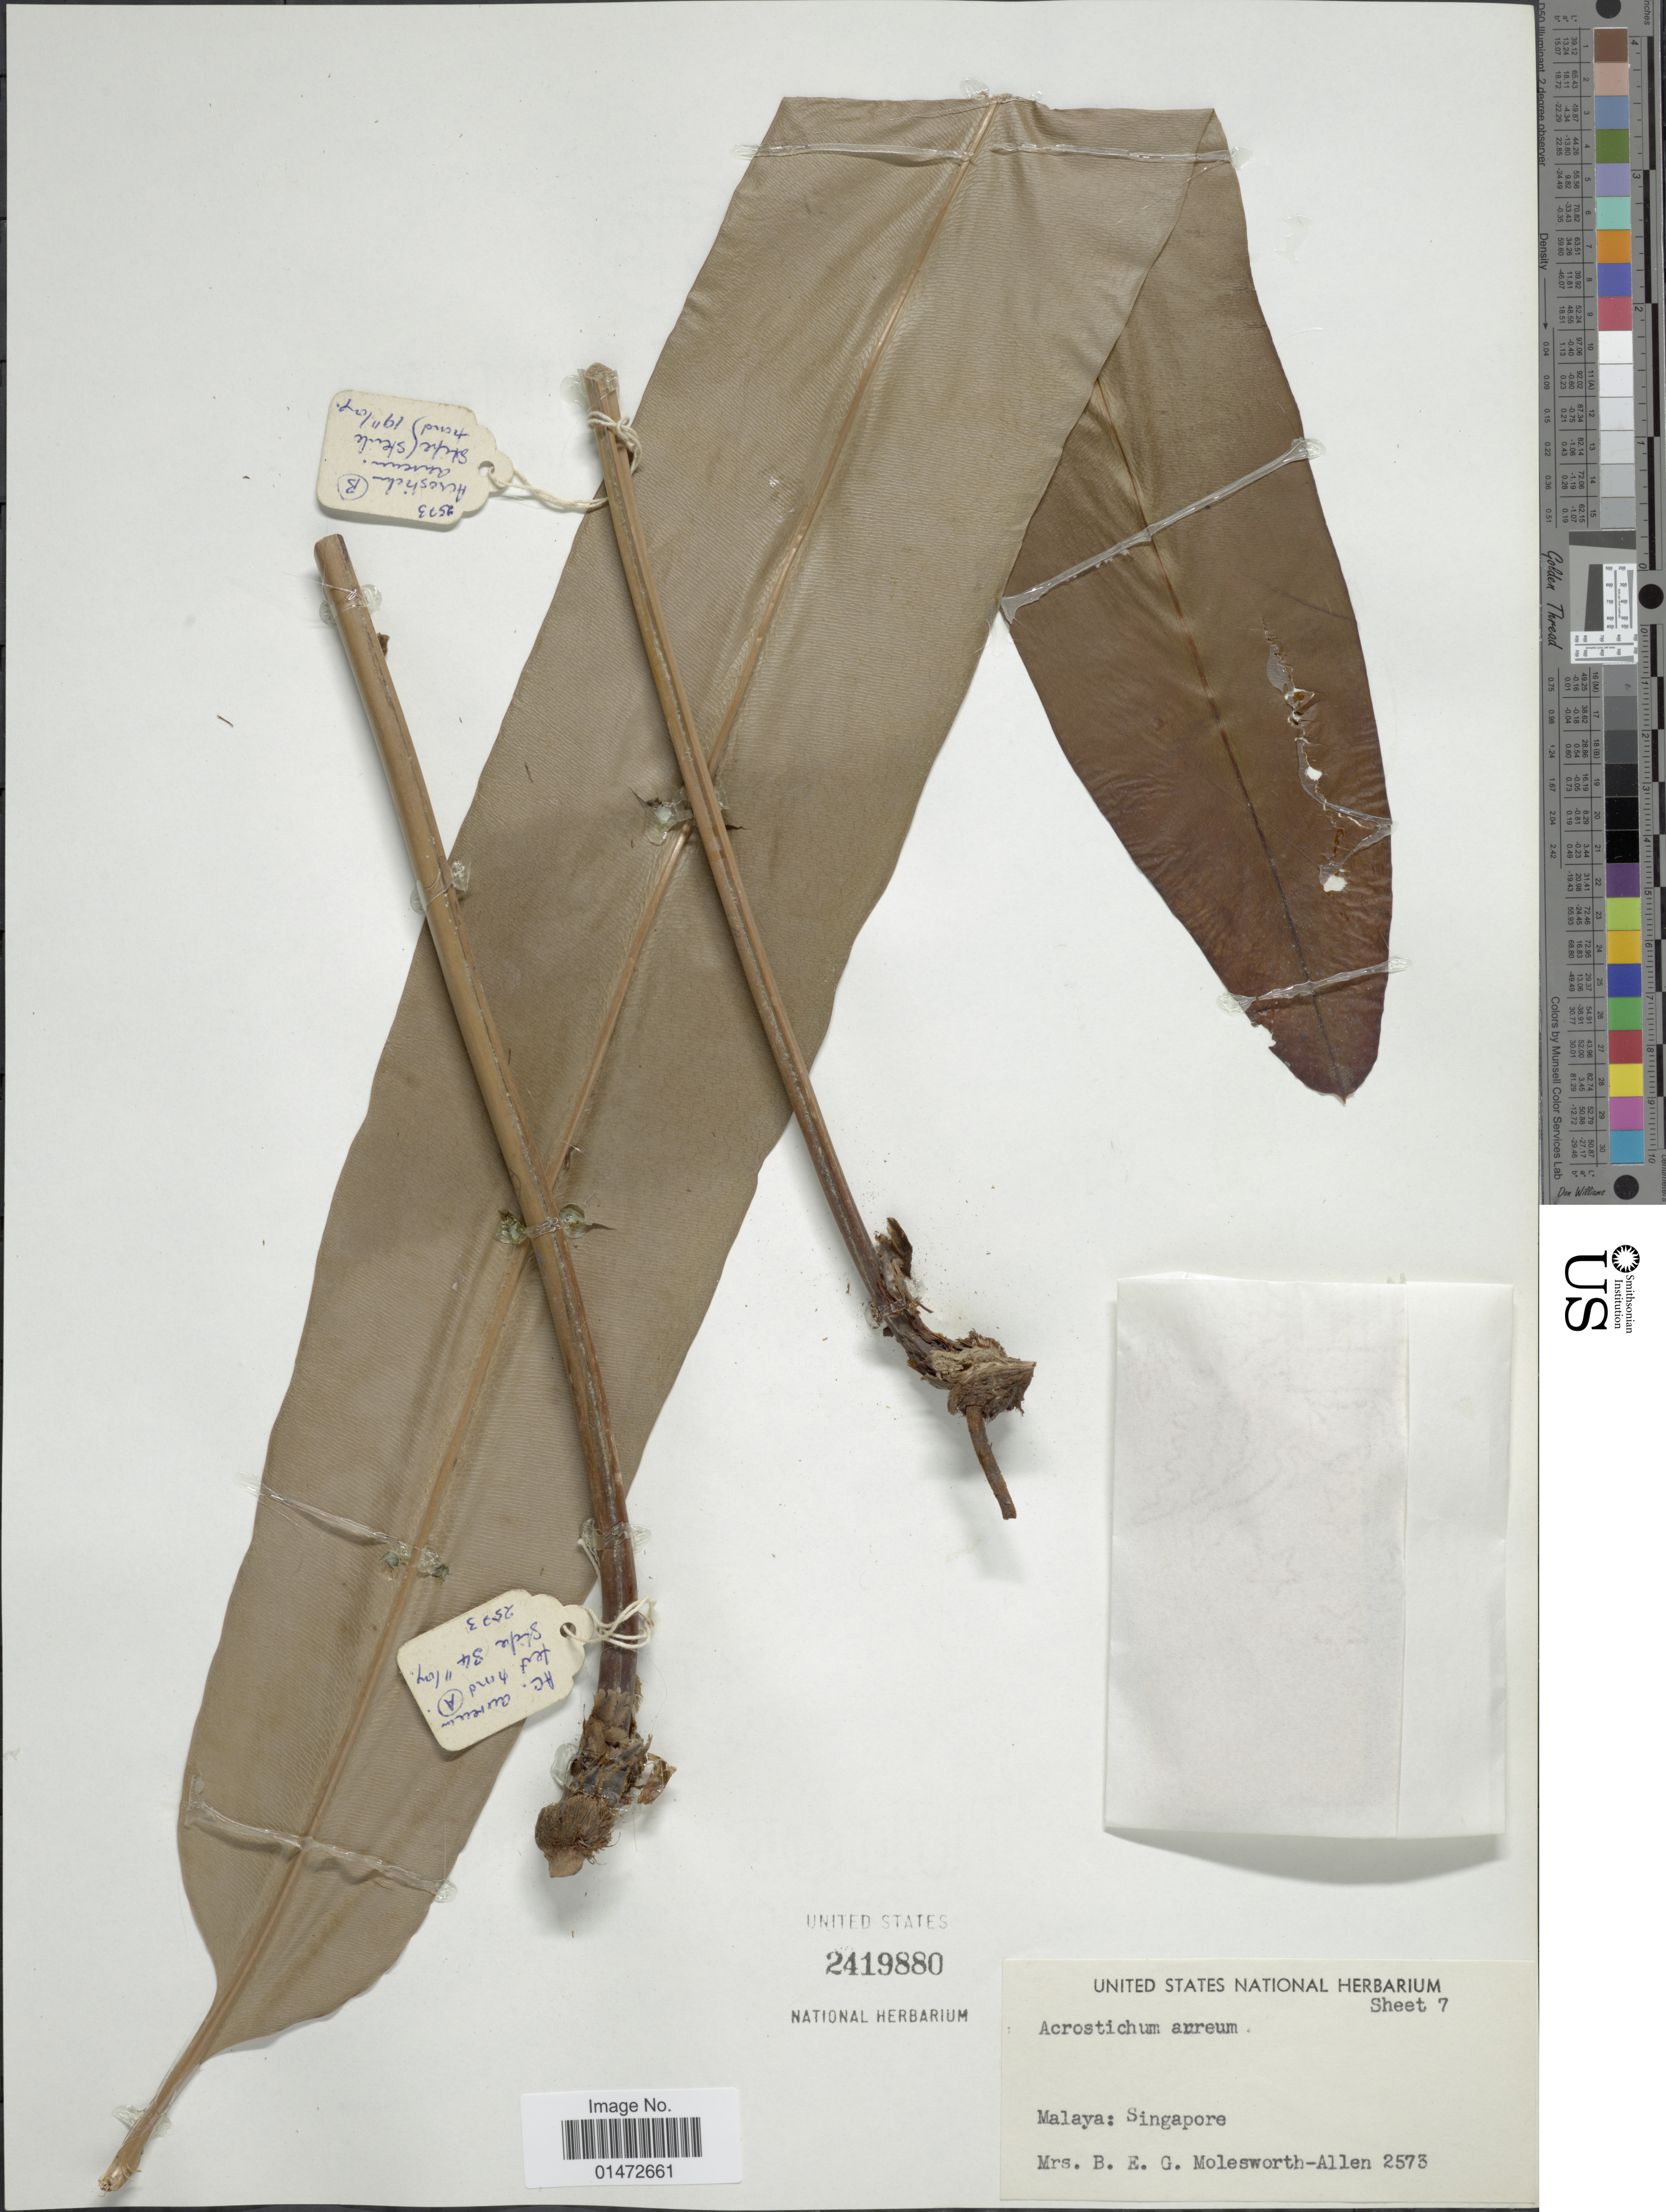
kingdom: Plantae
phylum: Tracheophyta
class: Polypodiopsida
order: Polypodiales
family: Pteridaceae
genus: Acrostichum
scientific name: Acrostichum aureum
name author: L.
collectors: Mrs. B. E. G. Molesworth-Allen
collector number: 2573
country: Singapore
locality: Malaya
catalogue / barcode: US 2419880